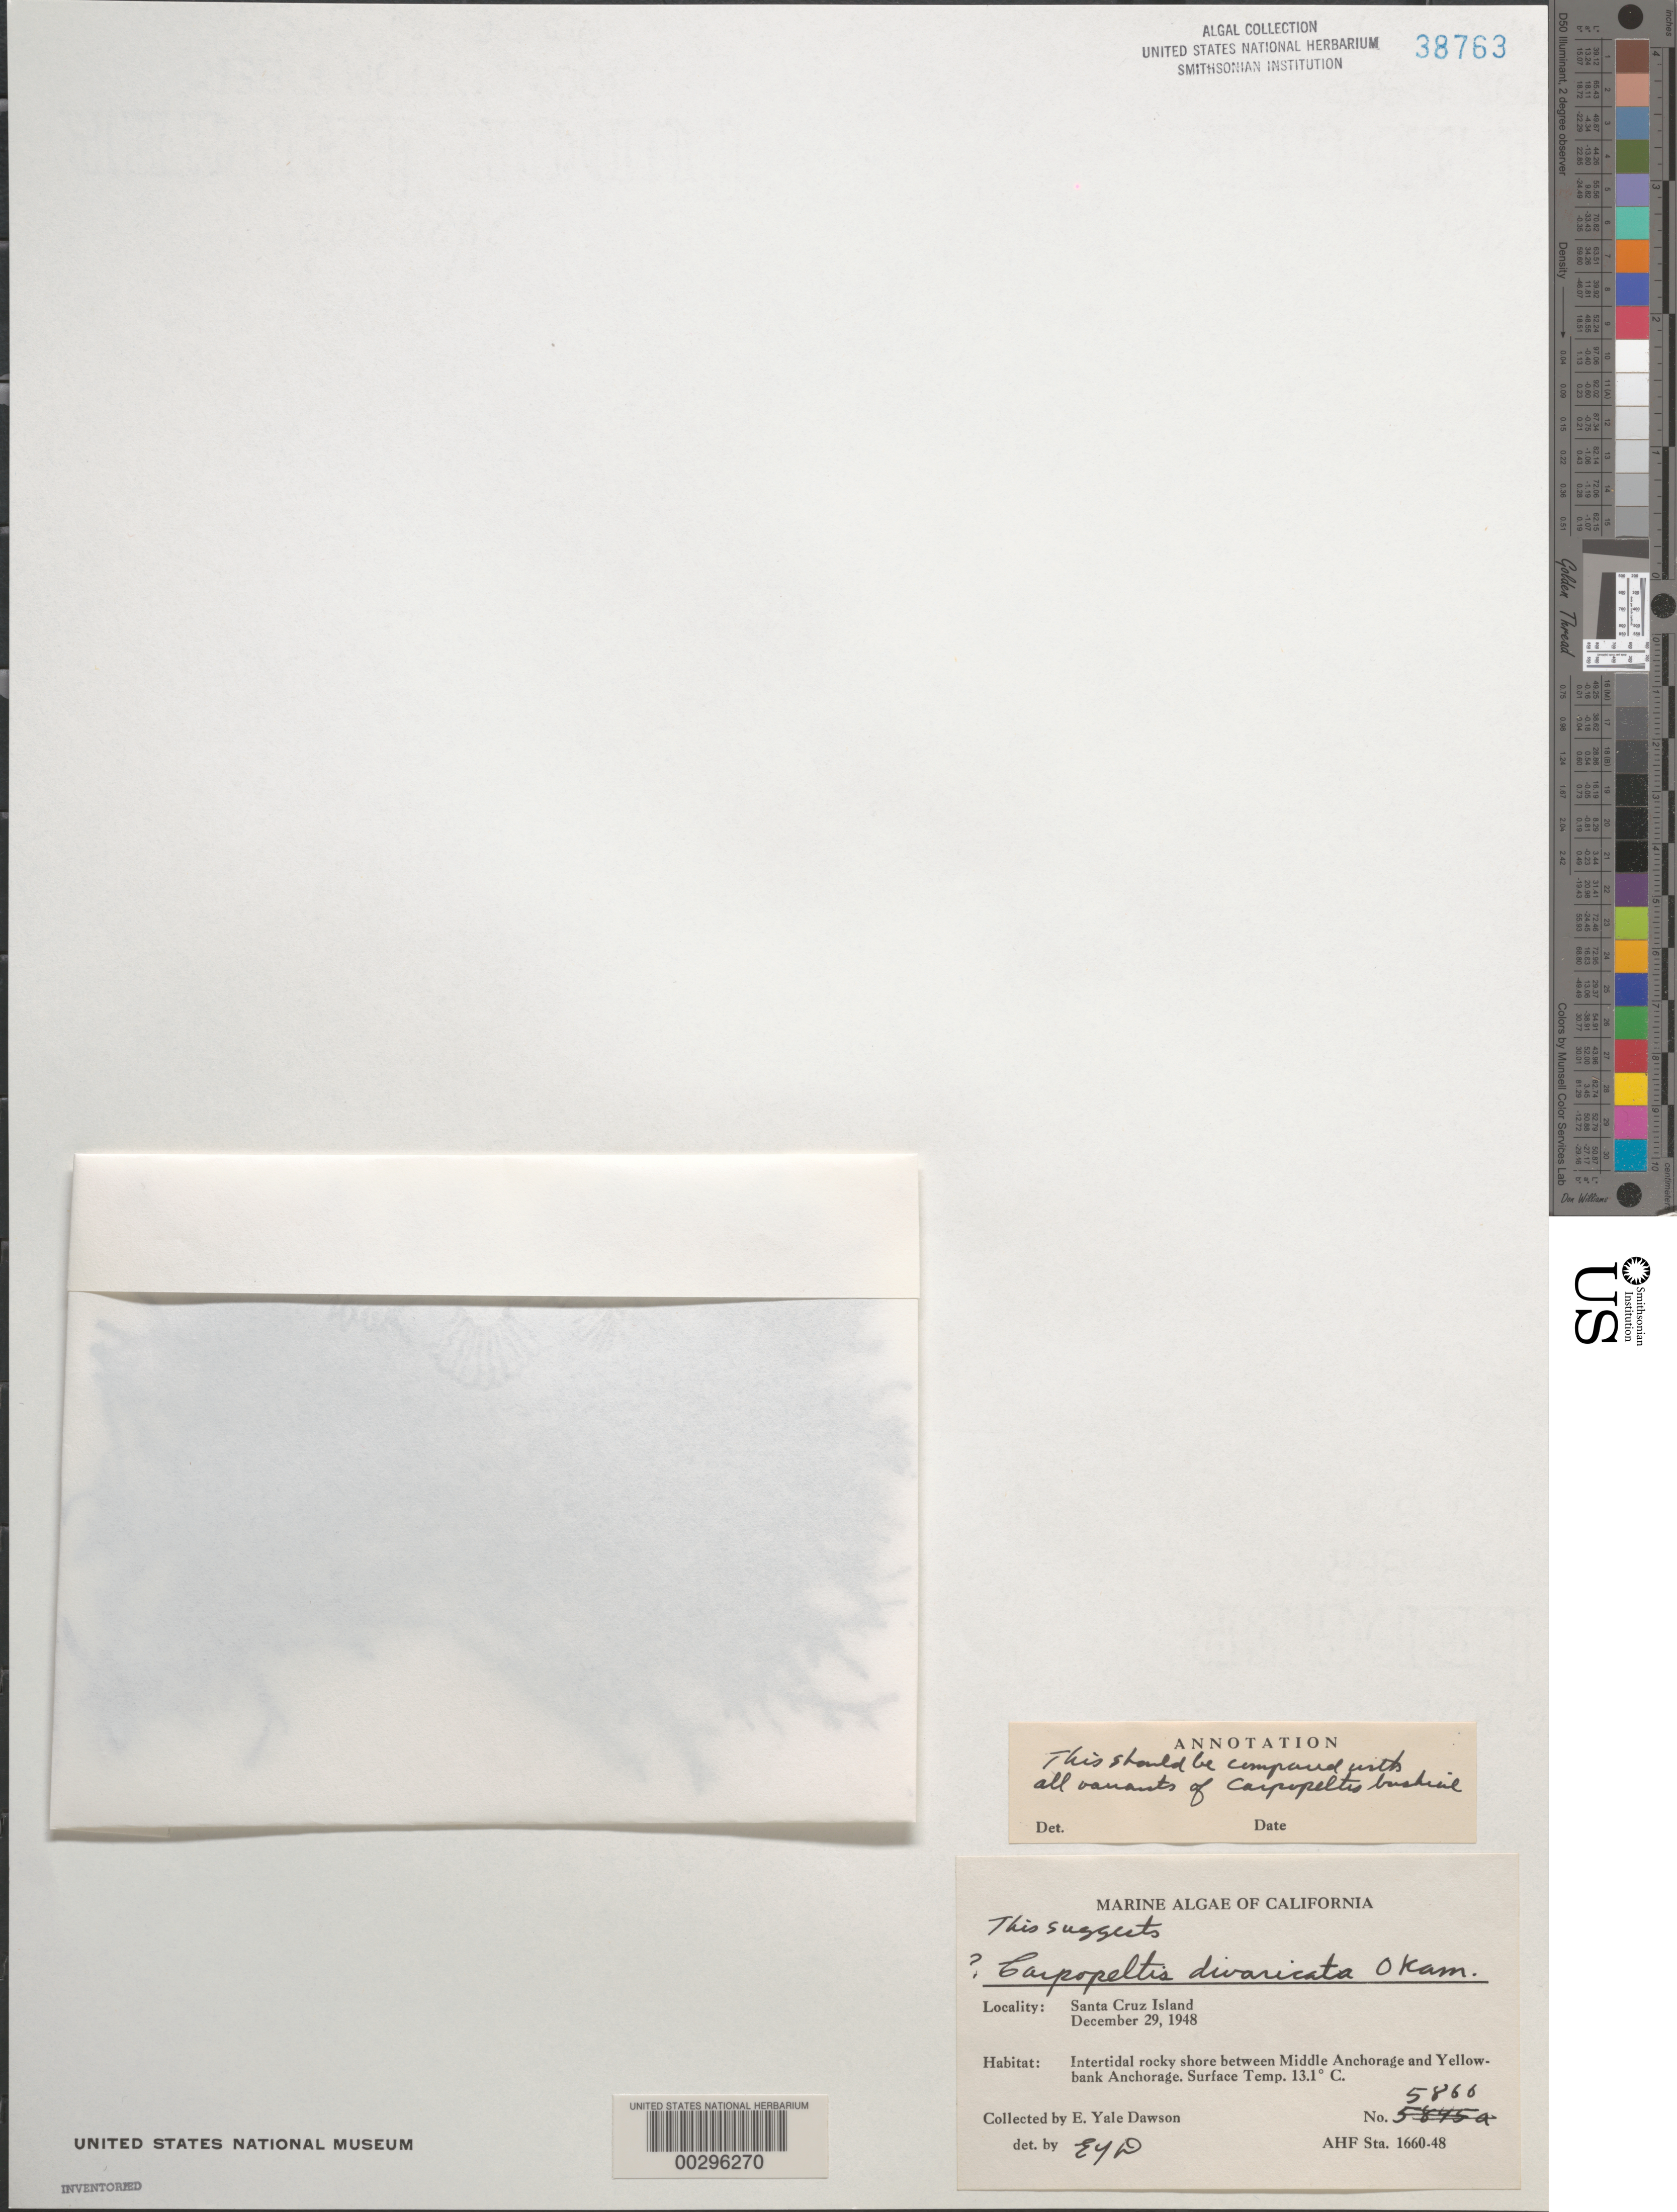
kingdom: Plantae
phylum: Rhodophyta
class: Florideophyceae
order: Halymeniales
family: Halymeniaceae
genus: Grateloupia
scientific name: Grateloupia chiangii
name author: S. Kawaguchi & H.W. Wang in H.W. Wang et al.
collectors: E. Y. Dawson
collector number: EYD 5866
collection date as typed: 29 Dec 1948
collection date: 1948-12-29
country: United States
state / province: California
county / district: Santa Barbara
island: Santa Cruz Island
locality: Between Middle Anchorage and Yellowbank Anchorage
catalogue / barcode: US 38763